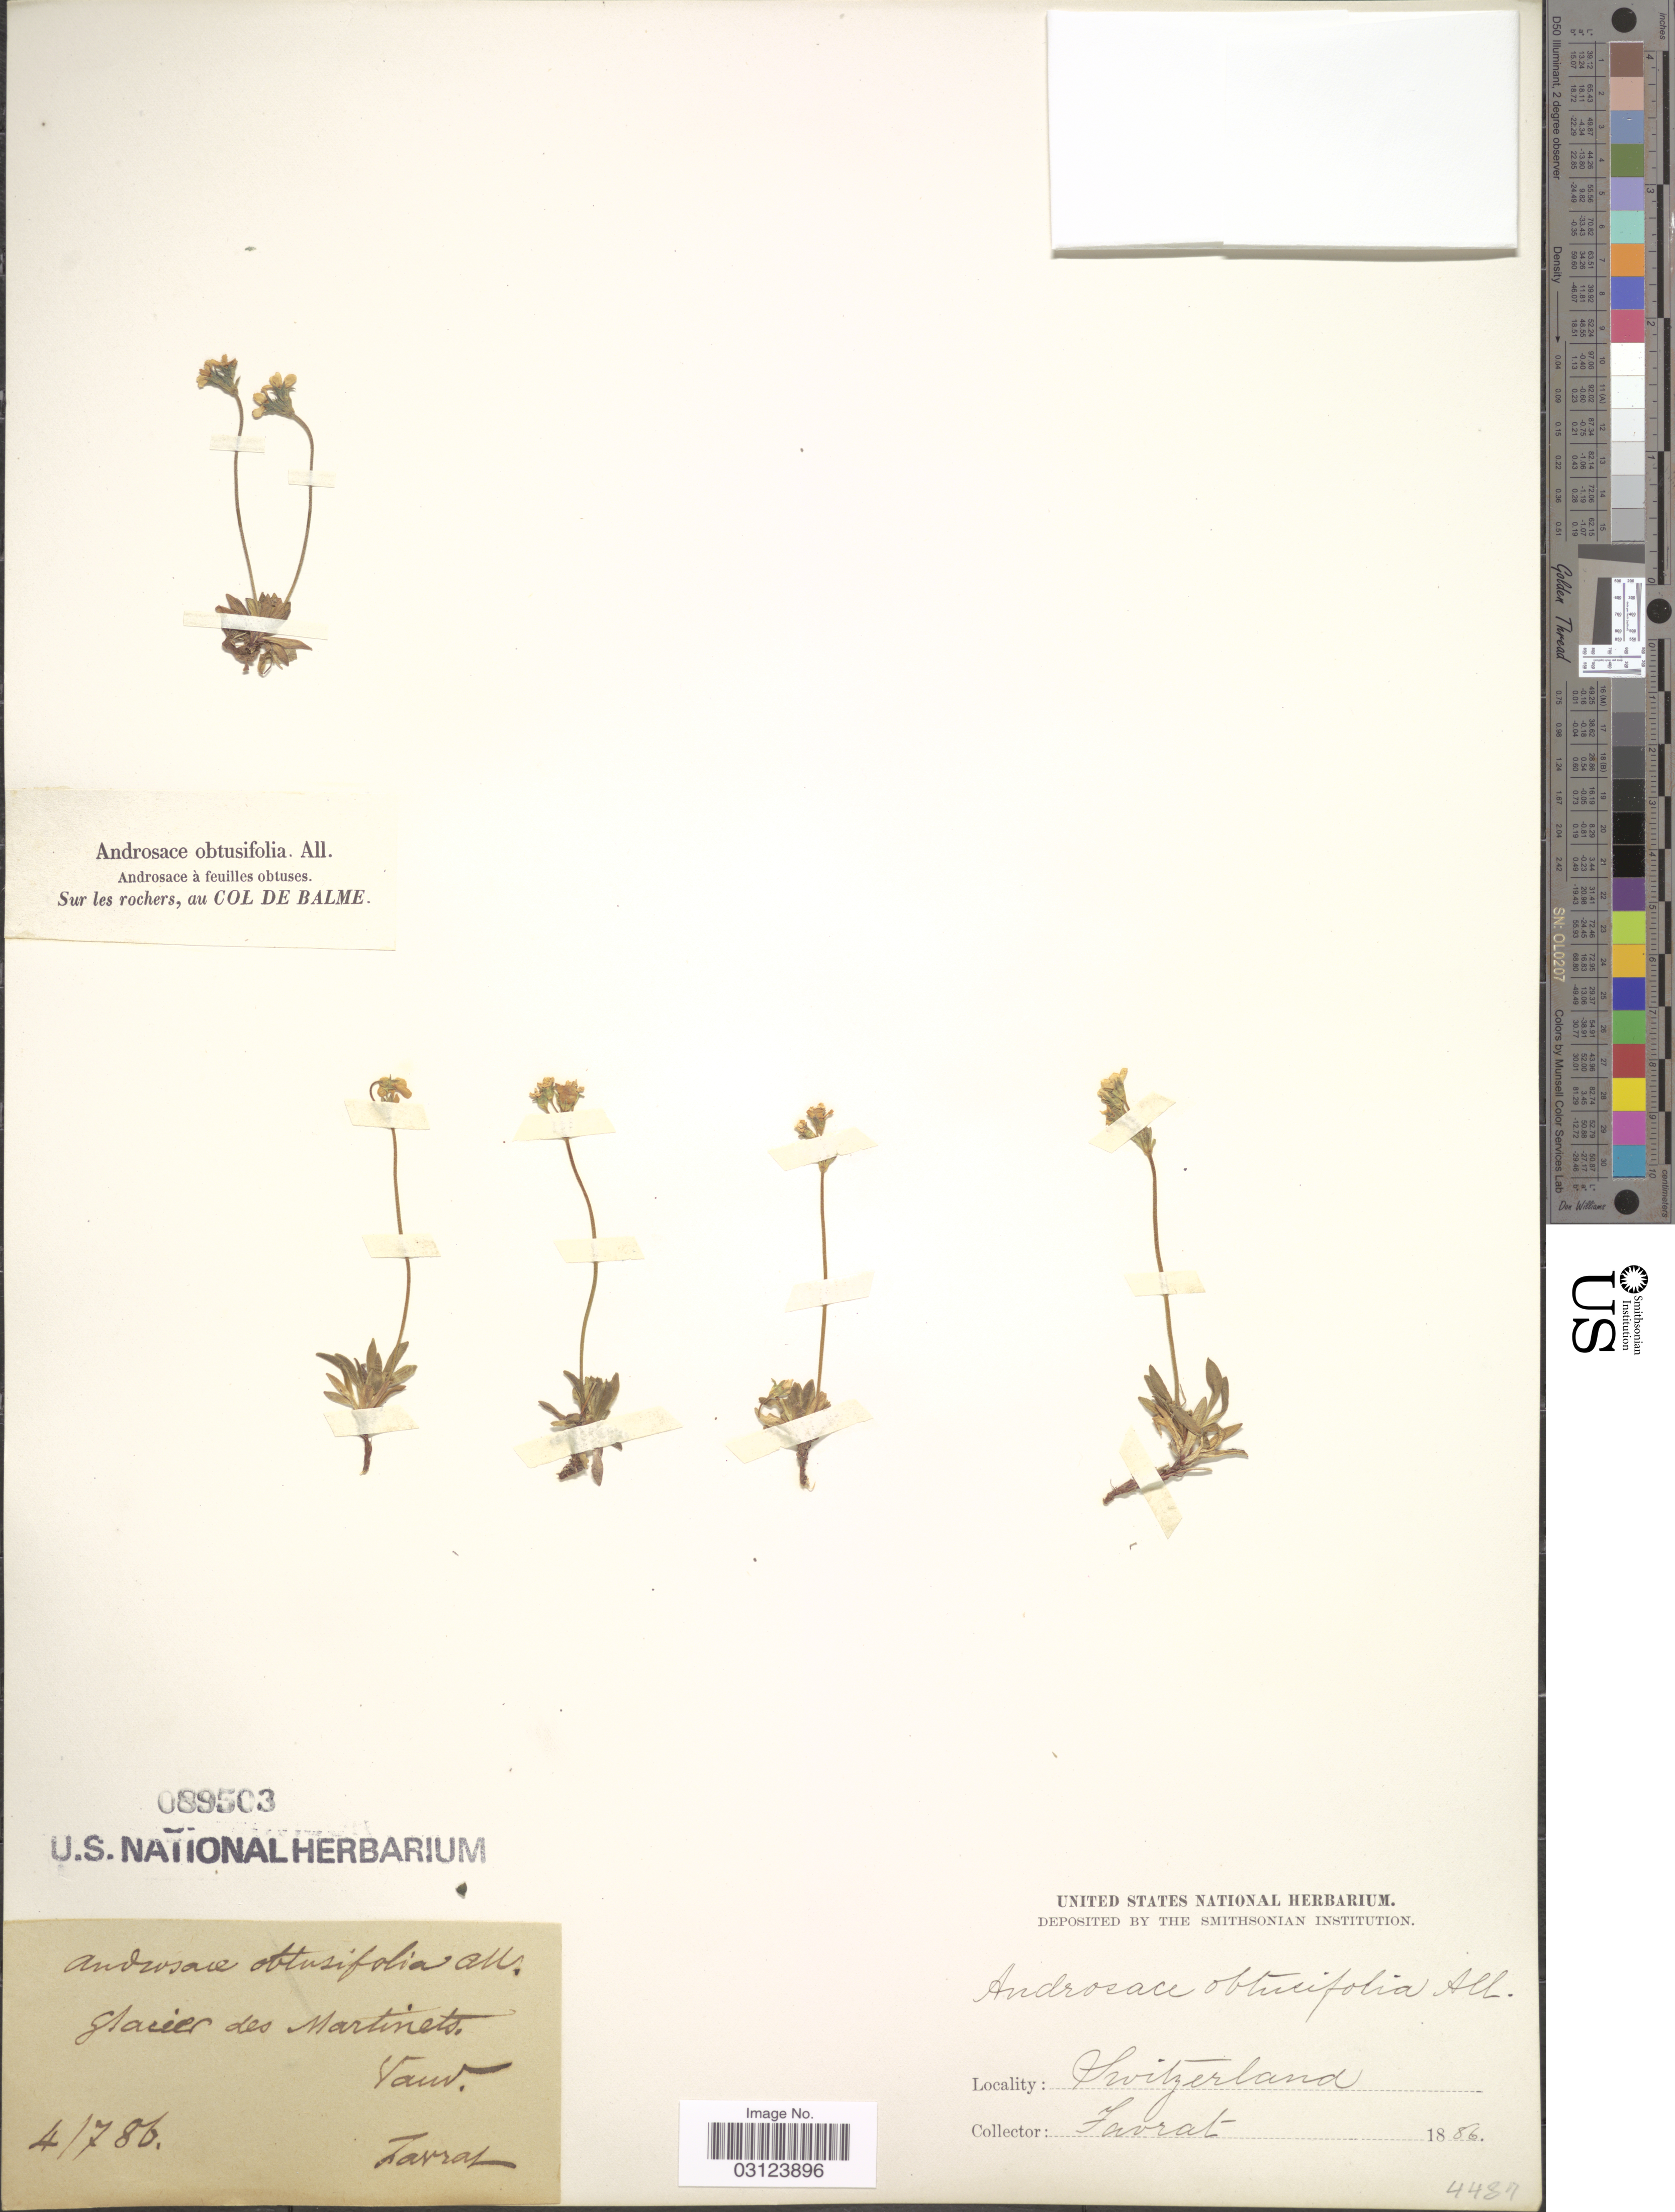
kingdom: Plantae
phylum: Tracheophyta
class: Magnoliopsida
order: Ericales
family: Primulaceae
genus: Androsace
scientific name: Androsace obtusifolia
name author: All.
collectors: L. Favrat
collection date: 1886-07-04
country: Switzerland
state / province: Vaud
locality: Glacier des Martinets.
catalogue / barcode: US 89503